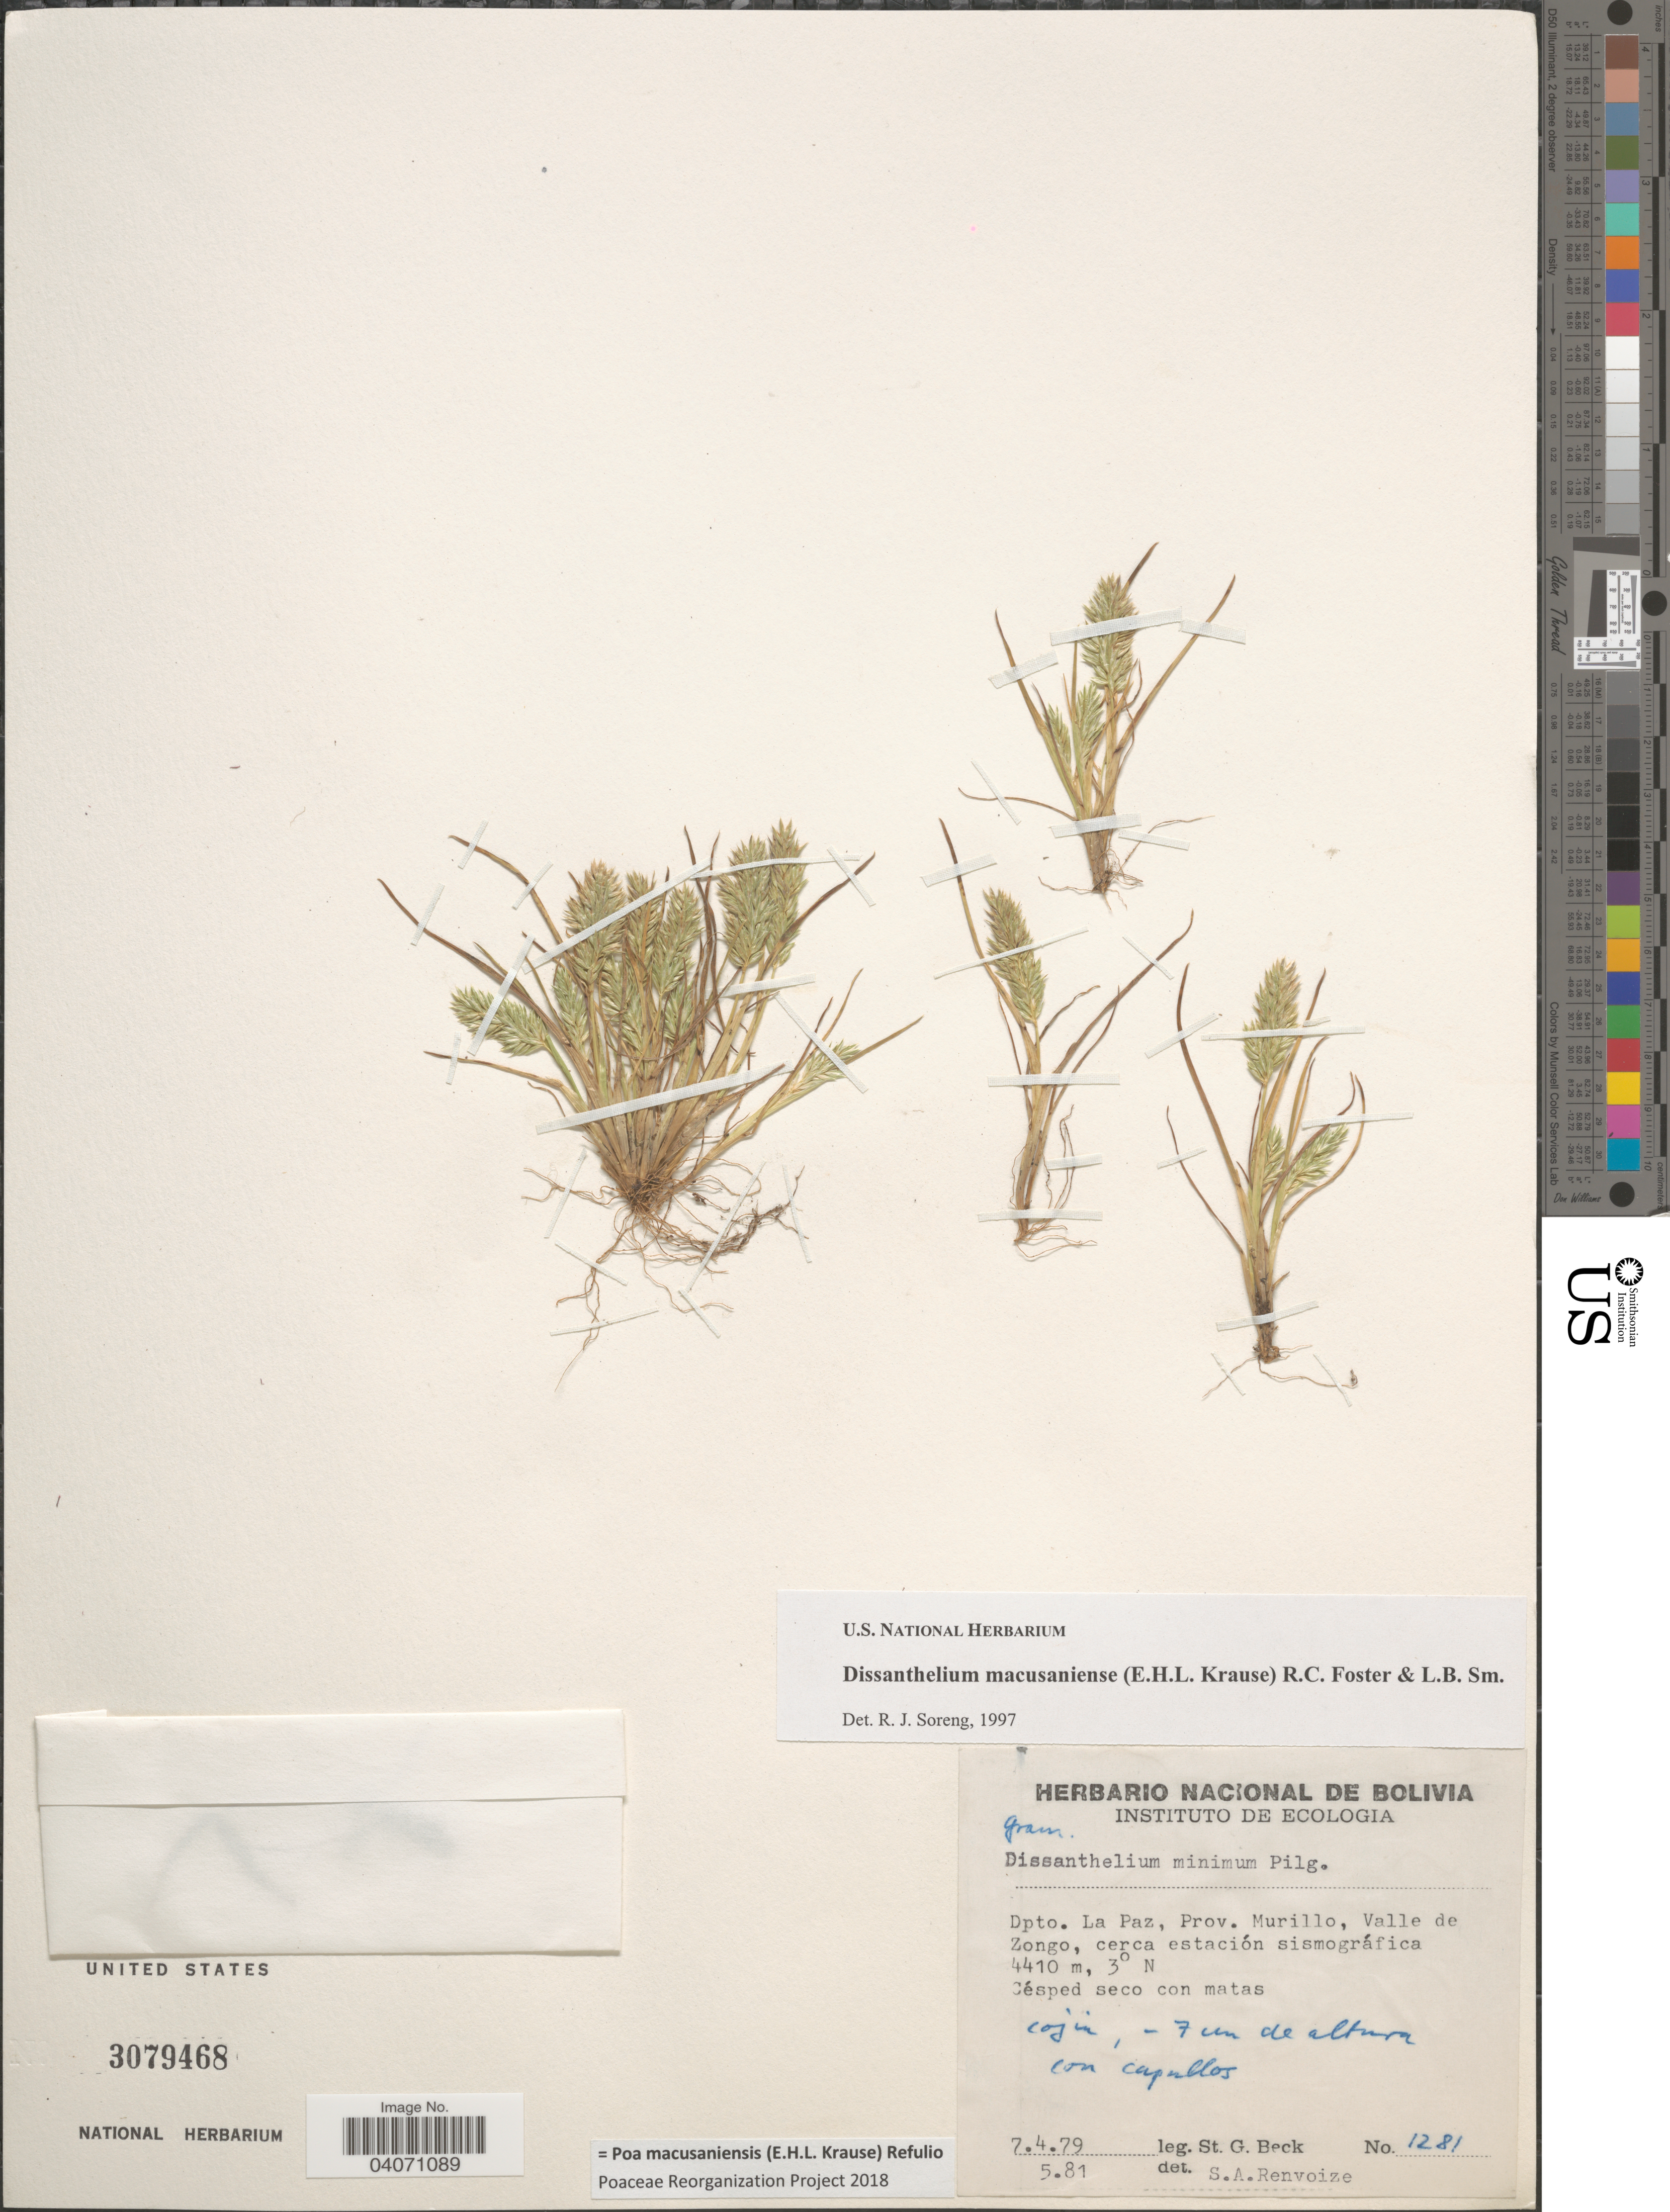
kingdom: Plantae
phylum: Tracheophyta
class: Liliopsida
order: Poales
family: Poaceae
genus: Poa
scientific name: Poa macusaniensis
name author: (E.H.L. Krause) Refulio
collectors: S. G. Beck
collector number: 1281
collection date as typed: Transcribed d/m/y: 7/4/79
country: Bolivia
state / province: La Paz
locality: Dpto. La Paz, Prov. Murillo, Valle de Zongo, cerca estación sismográfica.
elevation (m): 4410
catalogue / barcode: US 3079468